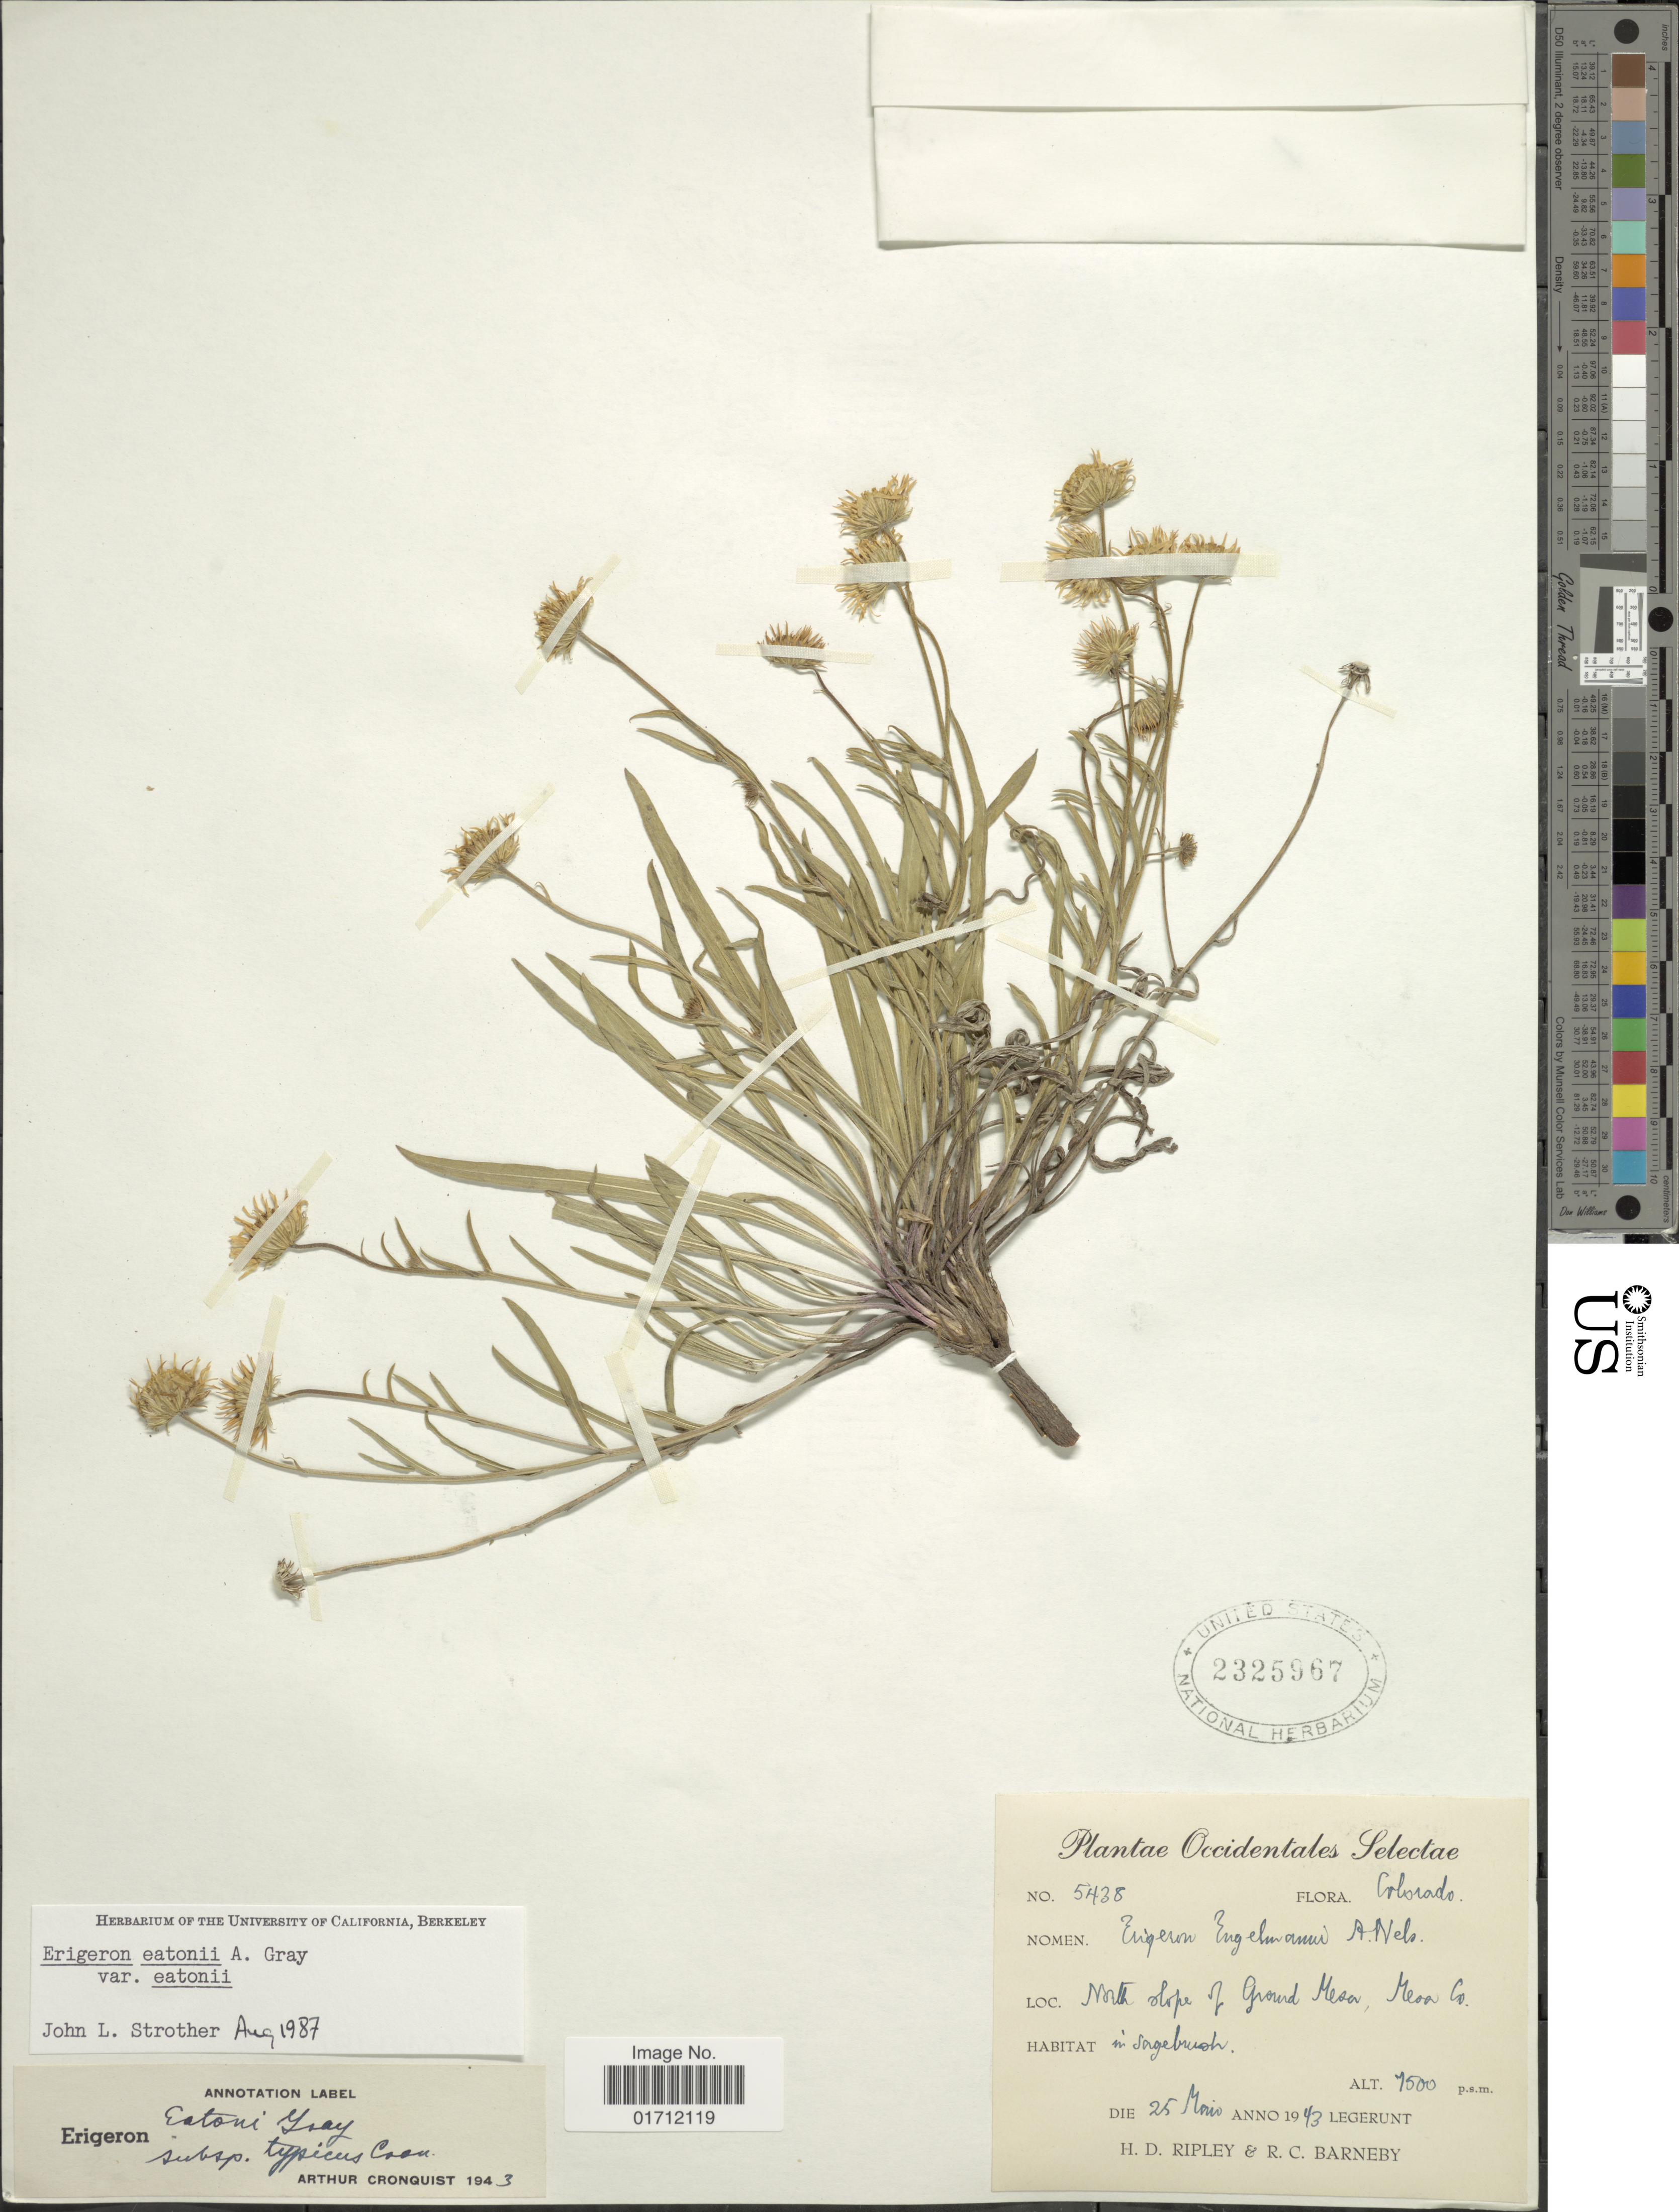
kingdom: Plantae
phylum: Tracheophyta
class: Magnoliopsida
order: Asterales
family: Asteraceae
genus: Erigeron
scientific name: Erigeron eatonii var. eatonii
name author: A. Gray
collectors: H. Ripley & R. C. Barneby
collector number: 5438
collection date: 1943-05-25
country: United States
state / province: Colorado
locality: Occidentales Selectae, North slope of Grand Mesa, Mesa Co.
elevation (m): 2286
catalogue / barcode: US 2325967